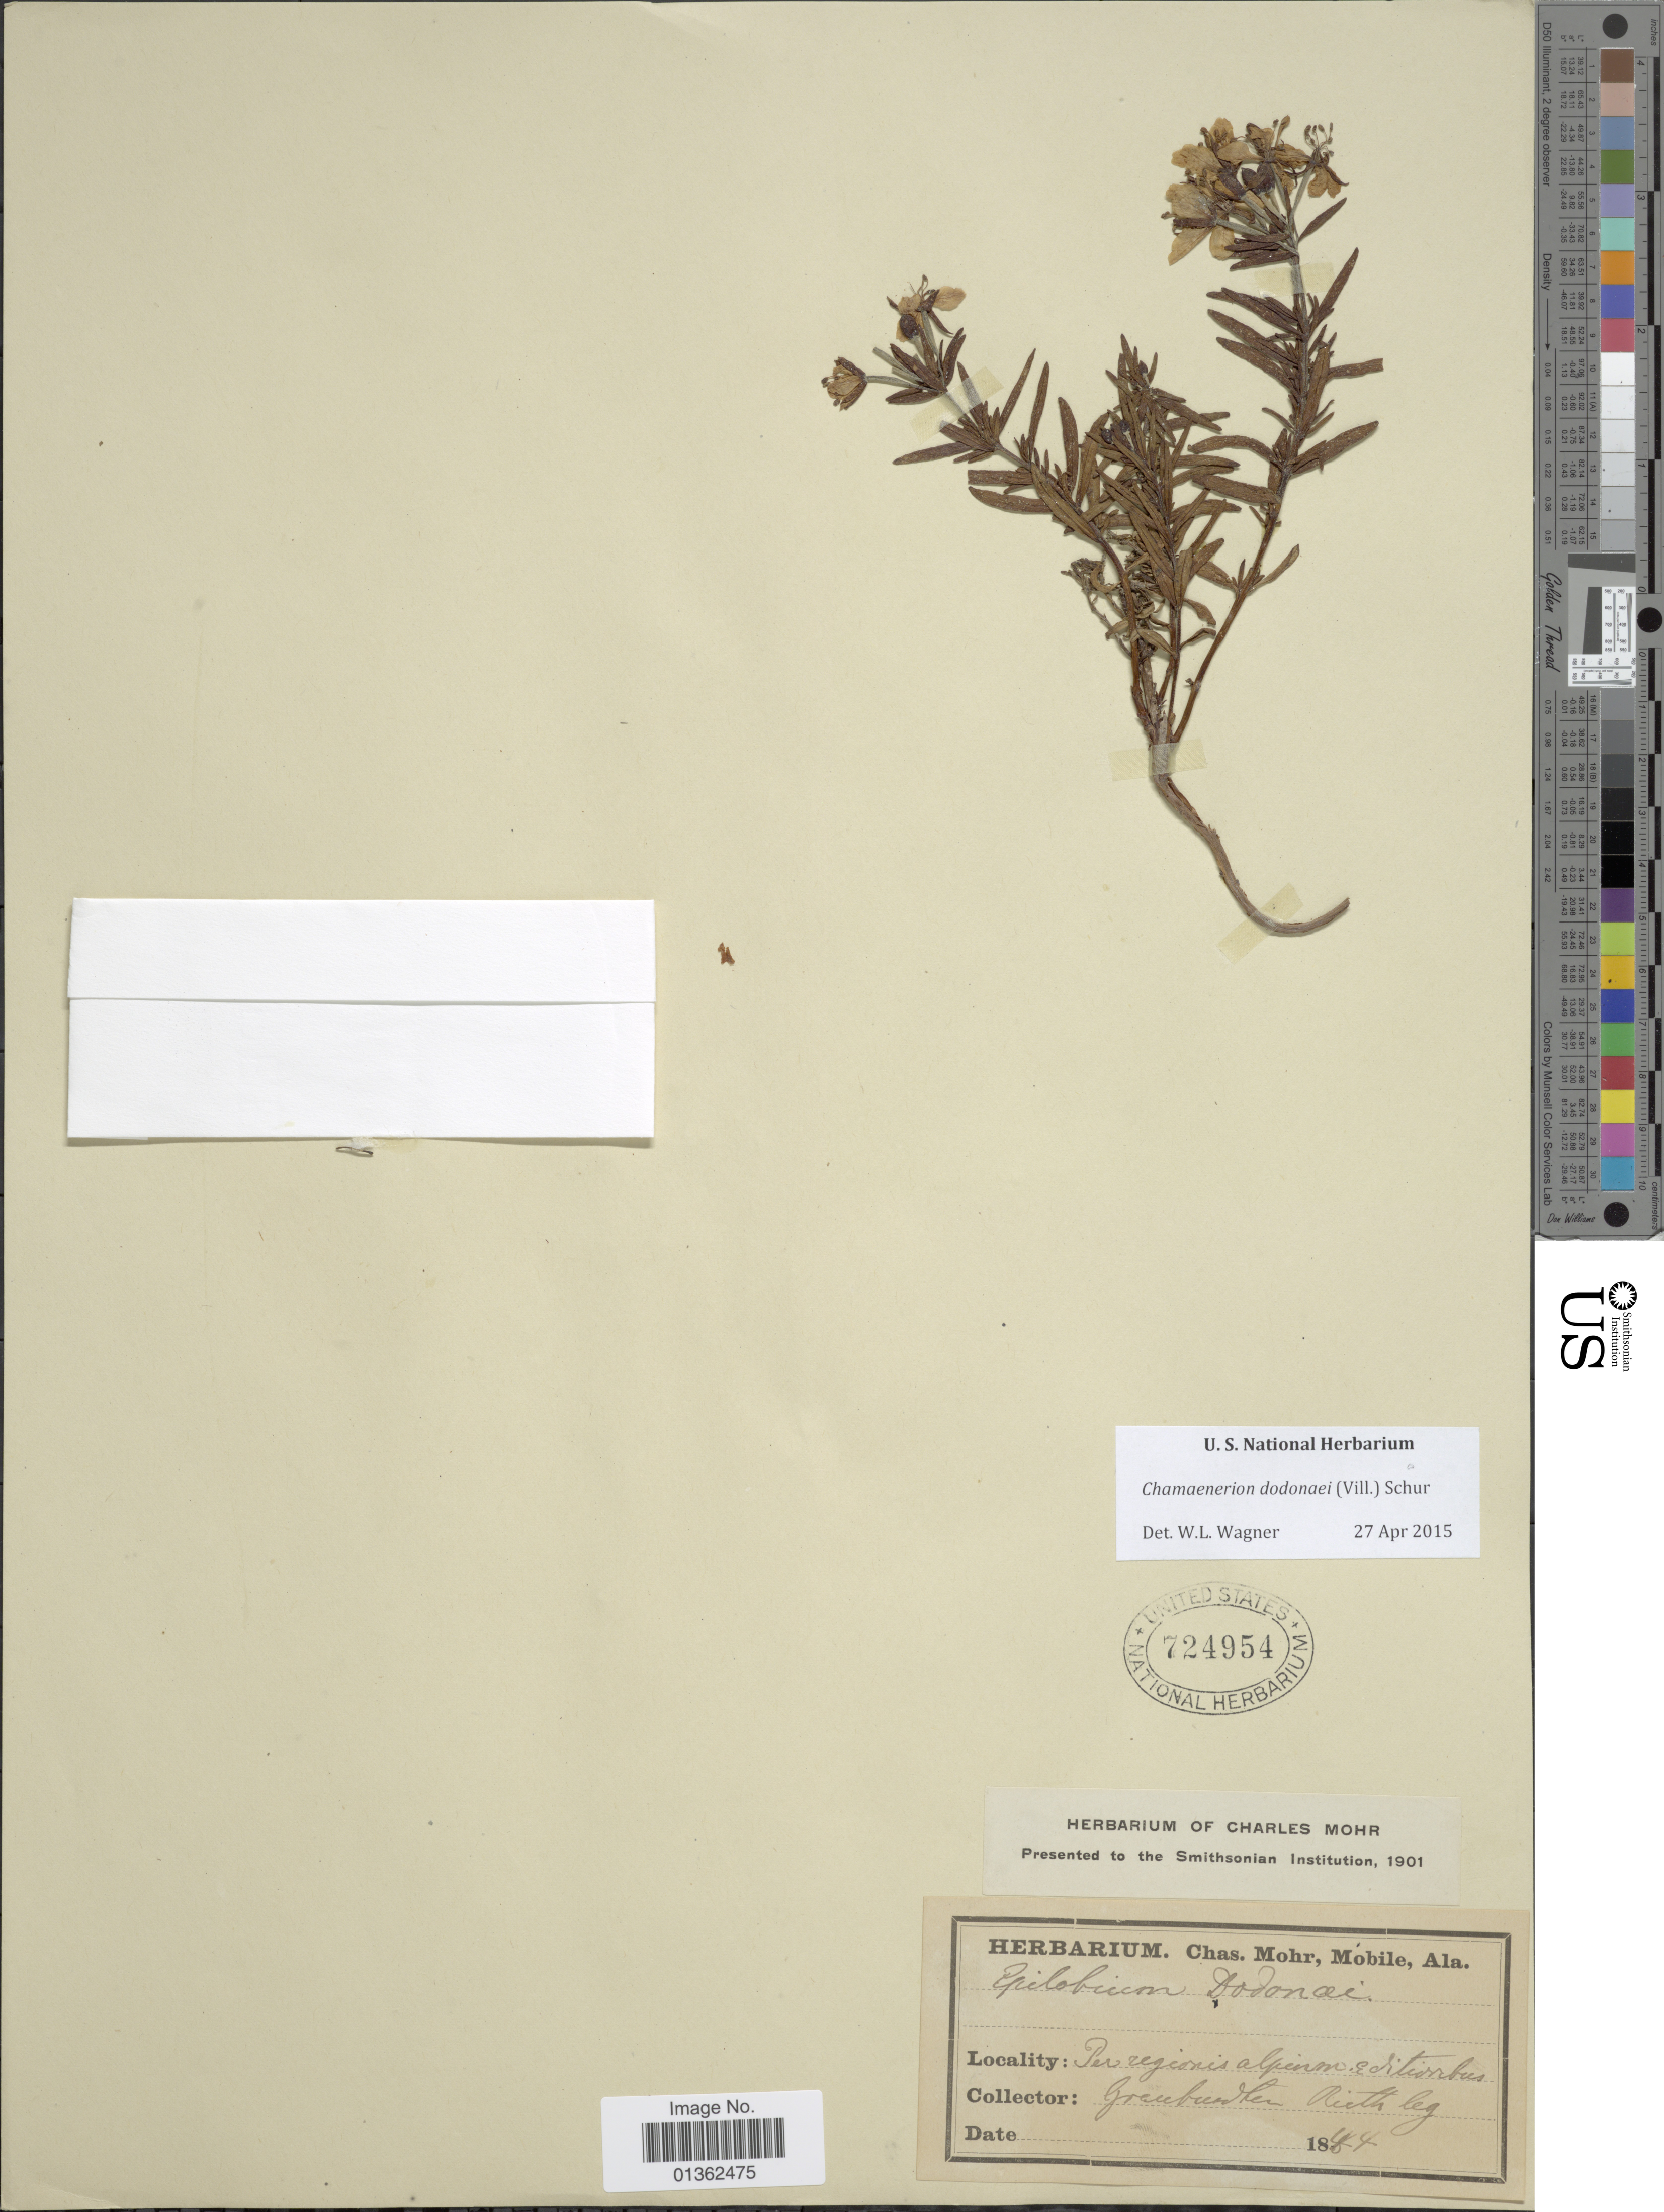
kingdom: Plantae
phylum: Tracheophyta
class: Magnoliopsida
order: Myrtales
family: Onagraceae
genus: Chamaenerion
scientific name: Chamaenerion dodonaei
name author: (Vill.) Schur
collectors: -. Rieth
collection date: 1844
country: Switzerland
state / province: Graubunden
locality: Per regionis alpinus editerrbus, Graubundhen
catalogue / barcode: US 724954